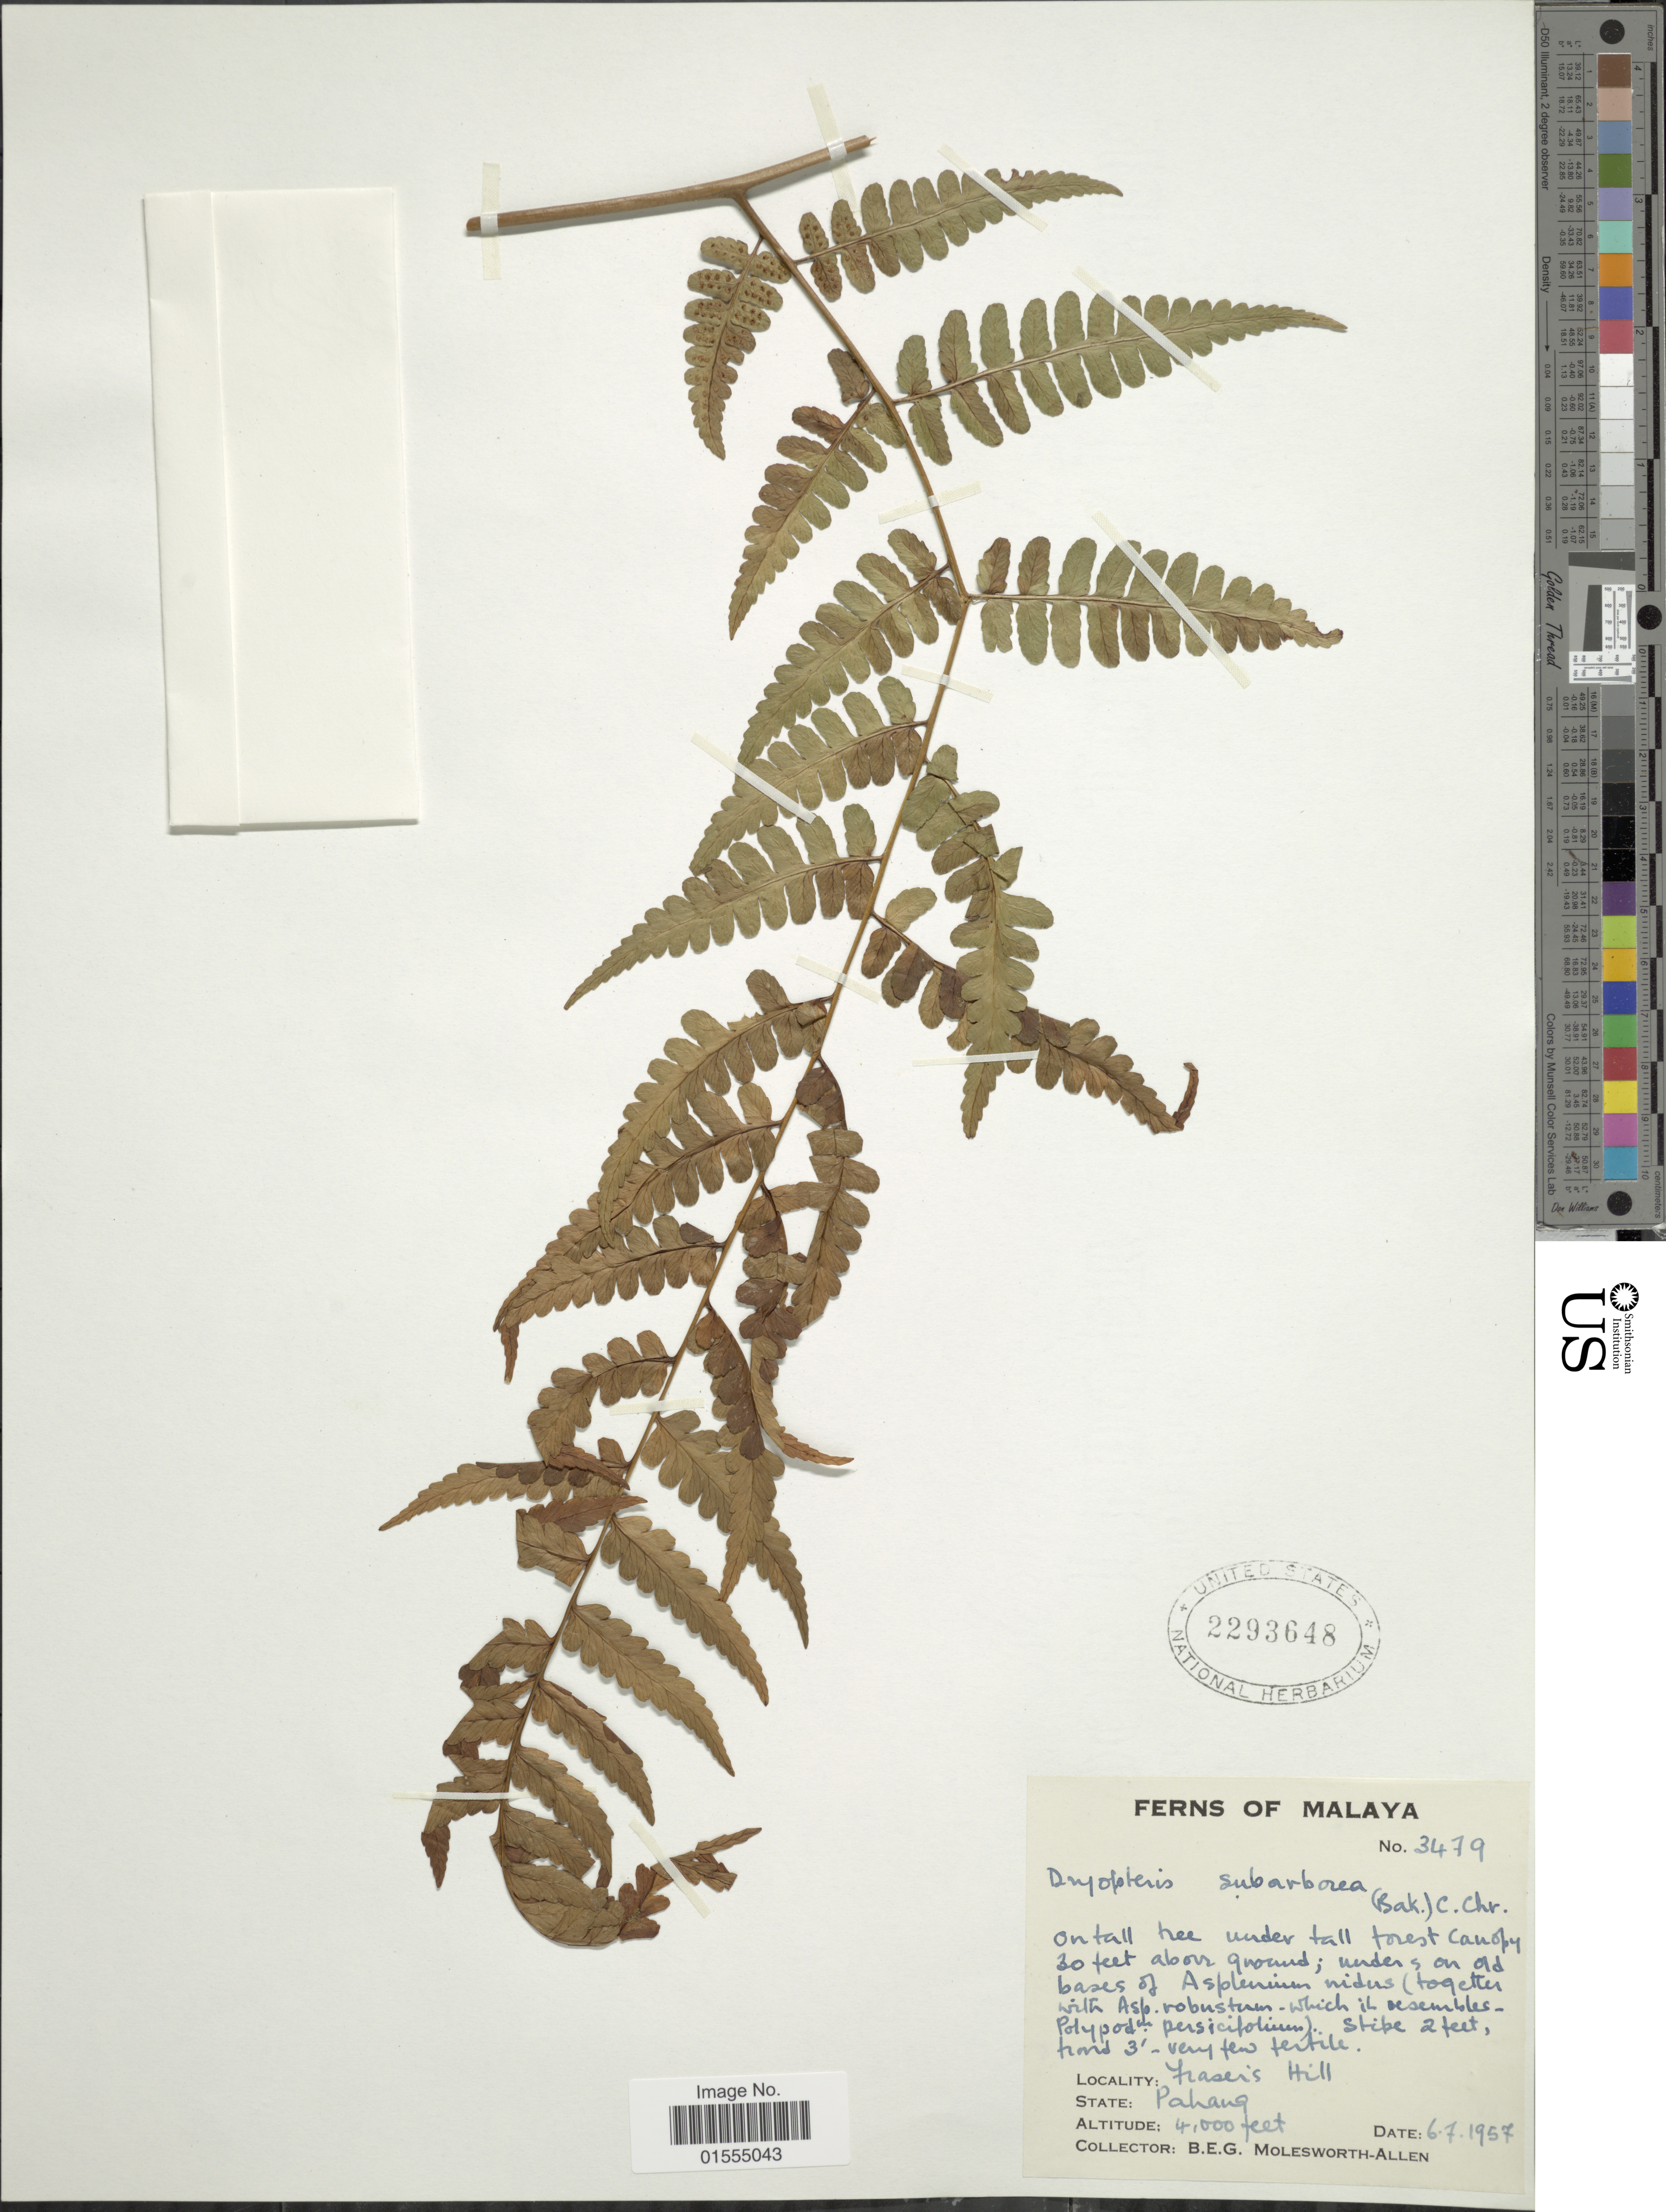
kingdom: Plantae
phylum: Tracheophyta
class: Polypodiopsida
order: Polypodiales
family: Dryopteridaceae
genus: Dryopteris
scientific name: Dryopteris subarborea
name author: (Baker) C. Chr.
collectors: B. E. G. Molesworth-Allen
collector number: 3479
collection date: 1957-07-06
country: Malaysia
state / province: Pahang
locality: Malaya, Pahang, Fraser's Hill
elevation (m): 1219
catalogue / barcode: US 2293648